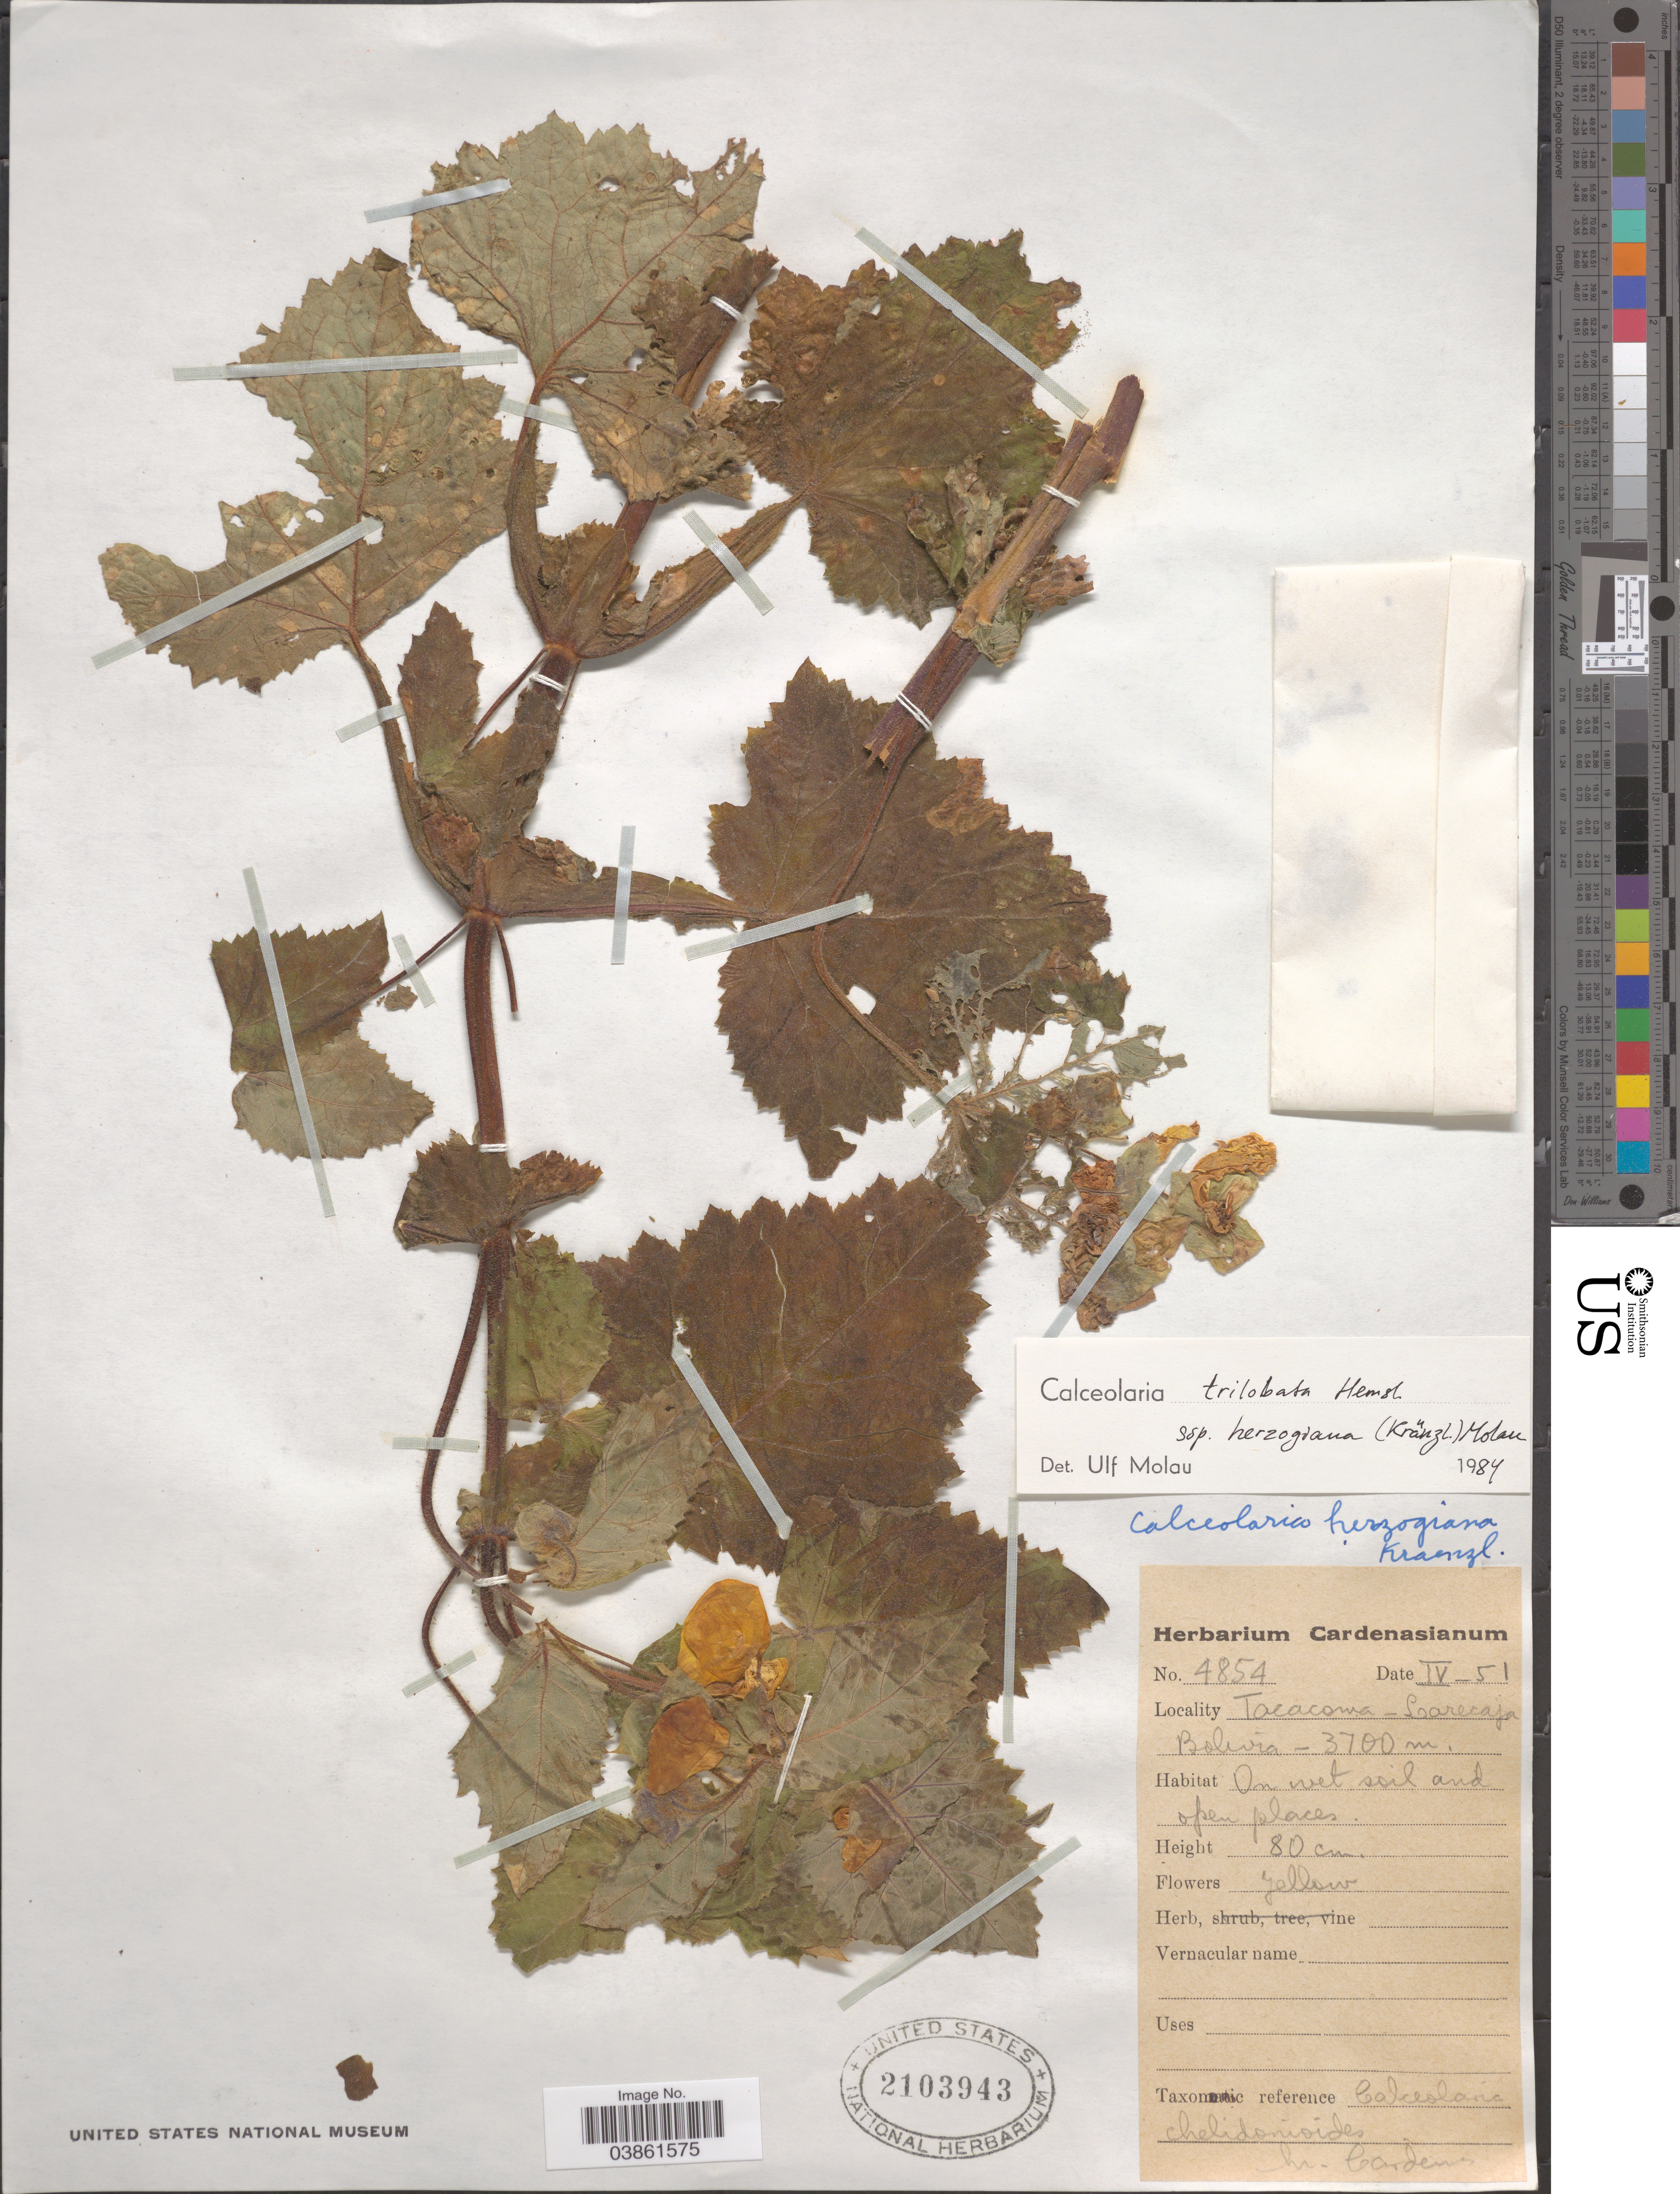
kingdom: Plantae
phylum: Tracheophyta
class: Magnoliopsida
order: Lamiales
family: Calceolariaceae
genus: Calceolaria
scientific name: Calceolaria trilobata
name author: Hemsl.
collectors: M. Cárdenas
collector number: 4854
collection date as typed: Transcribed d/m/y: /4/51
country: Bolivia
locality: Tacacoma - Larecaja.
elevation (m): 3700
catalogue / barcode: US 2103943